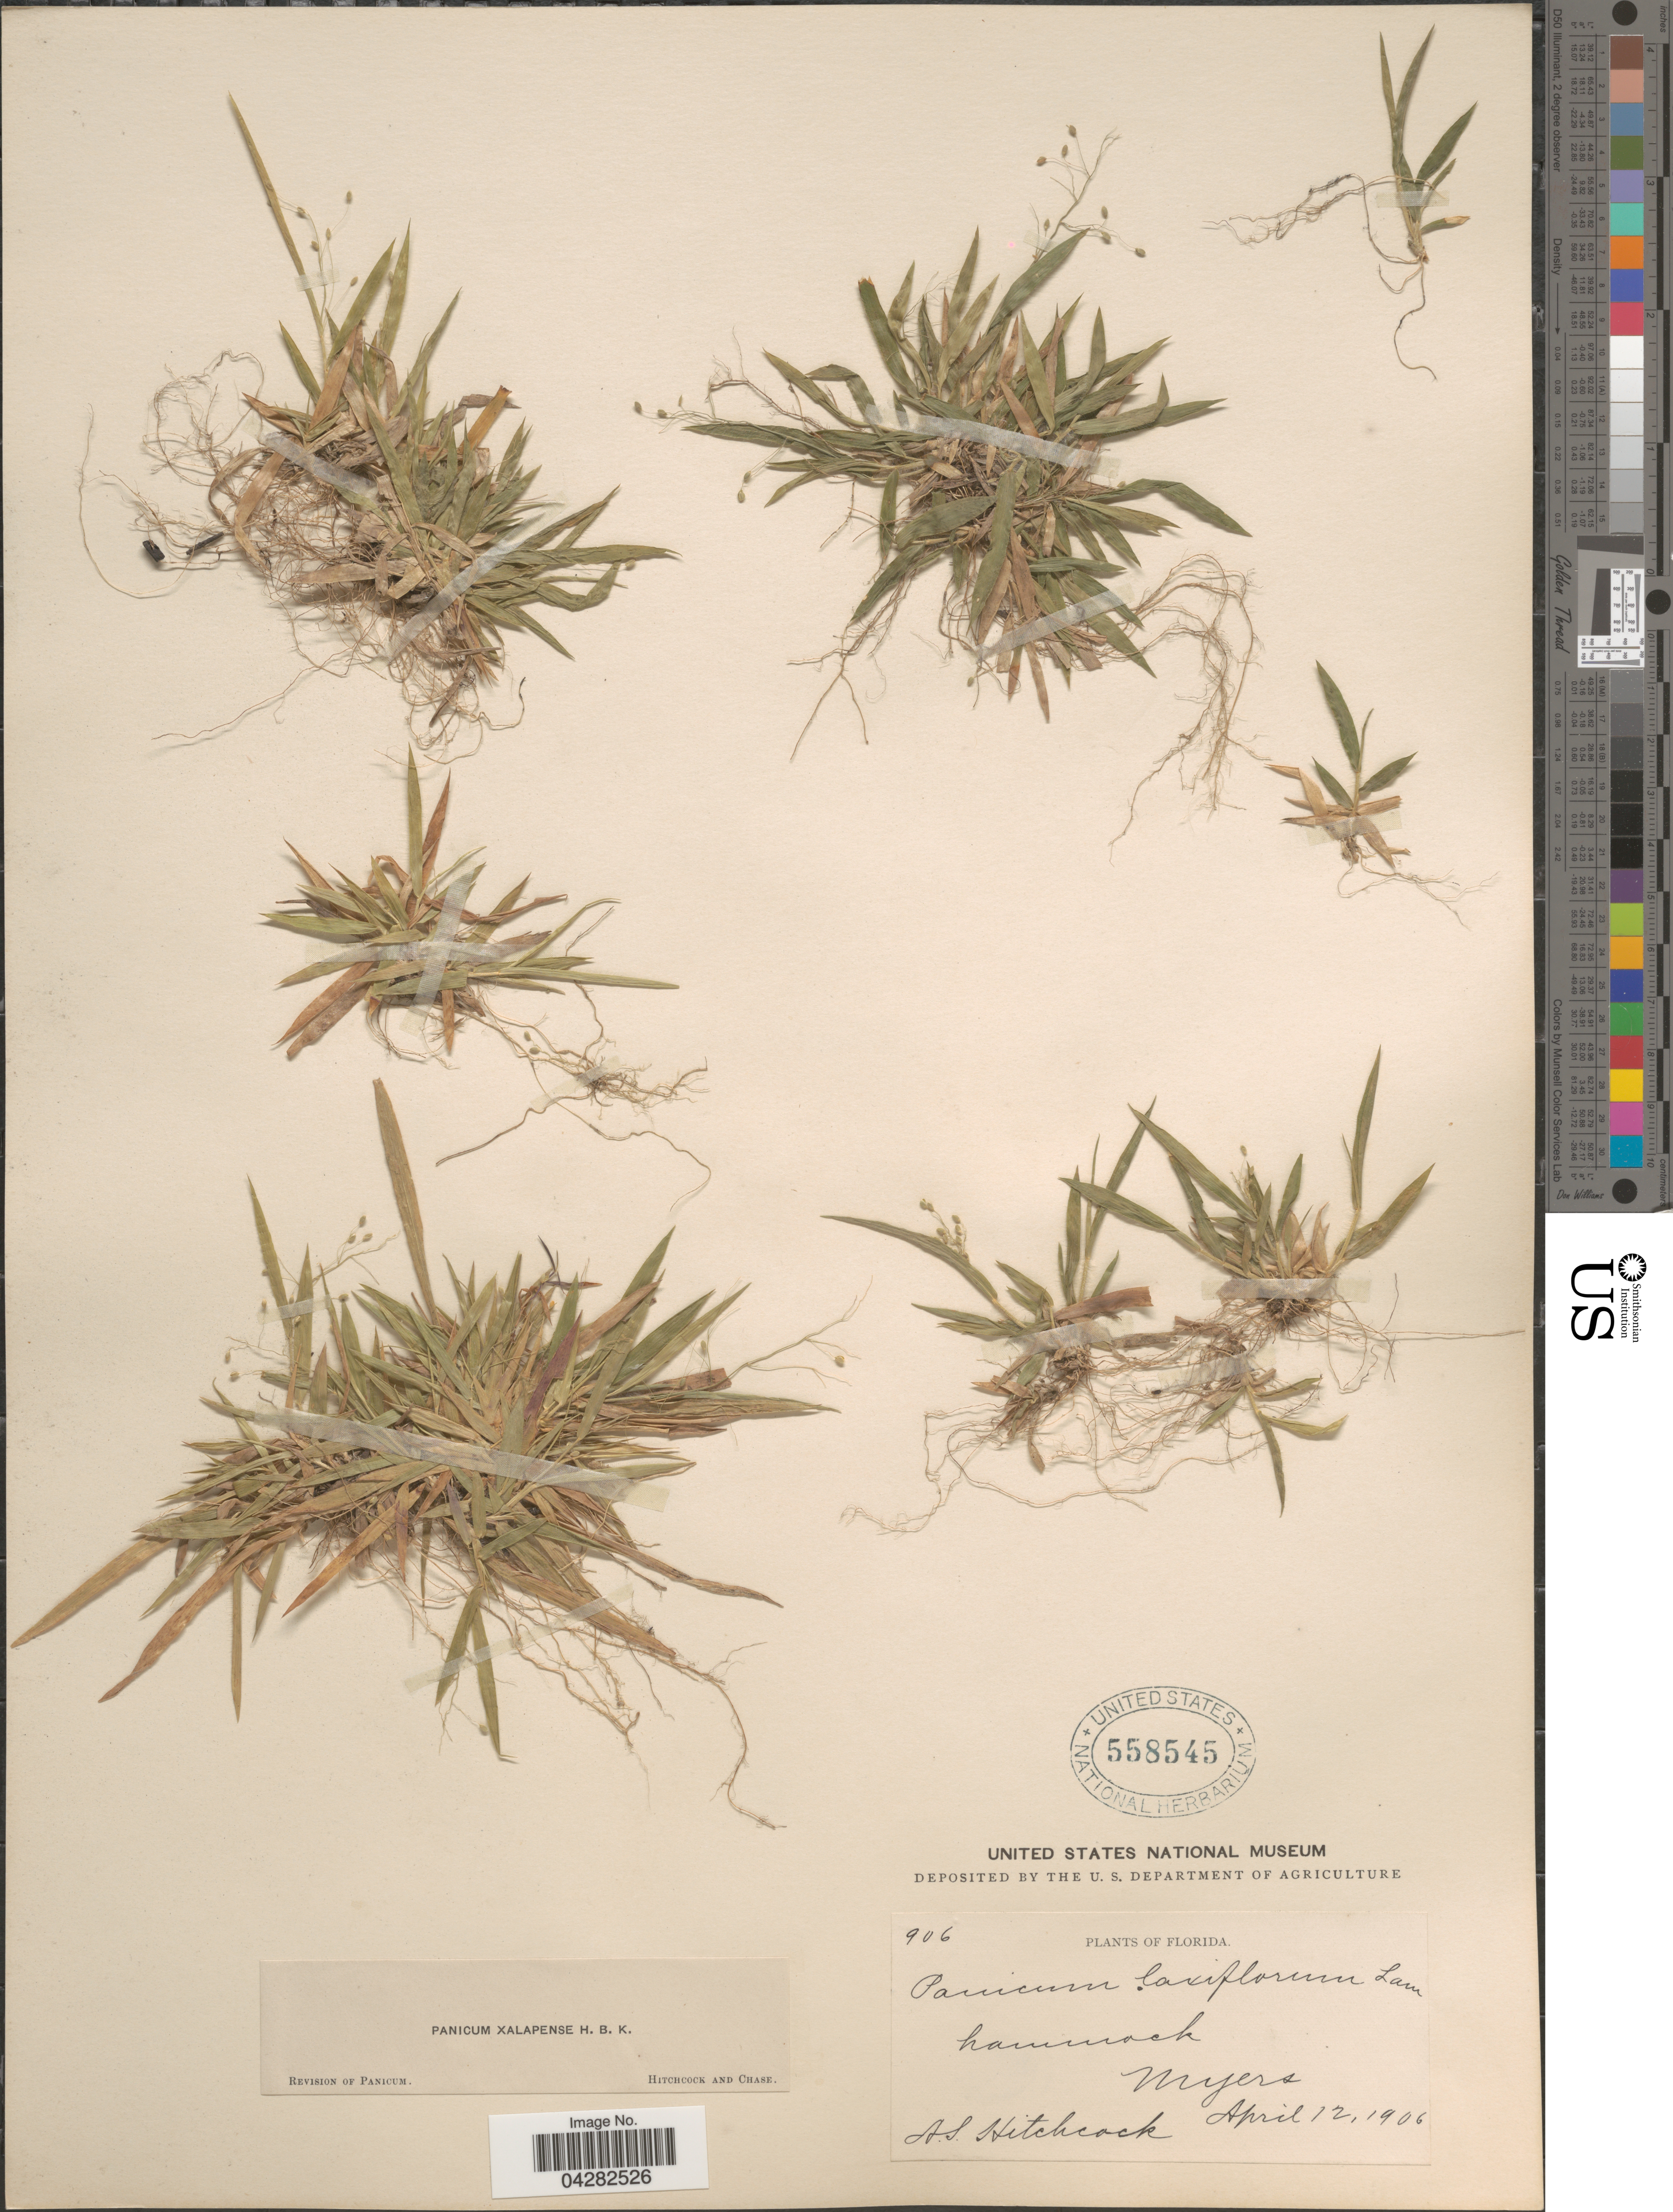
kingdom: Plantae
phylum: Tracheophyta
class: Liliopsida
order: Poales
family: Poaceae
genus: Dichanthelium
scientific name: Dichanthelium laxiflorum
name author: (Lam.) Gould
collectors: A. S. Hitchcock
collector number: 906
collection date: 1906-04-12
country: United States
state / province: Florida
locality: Myers.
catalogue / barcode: US 558545